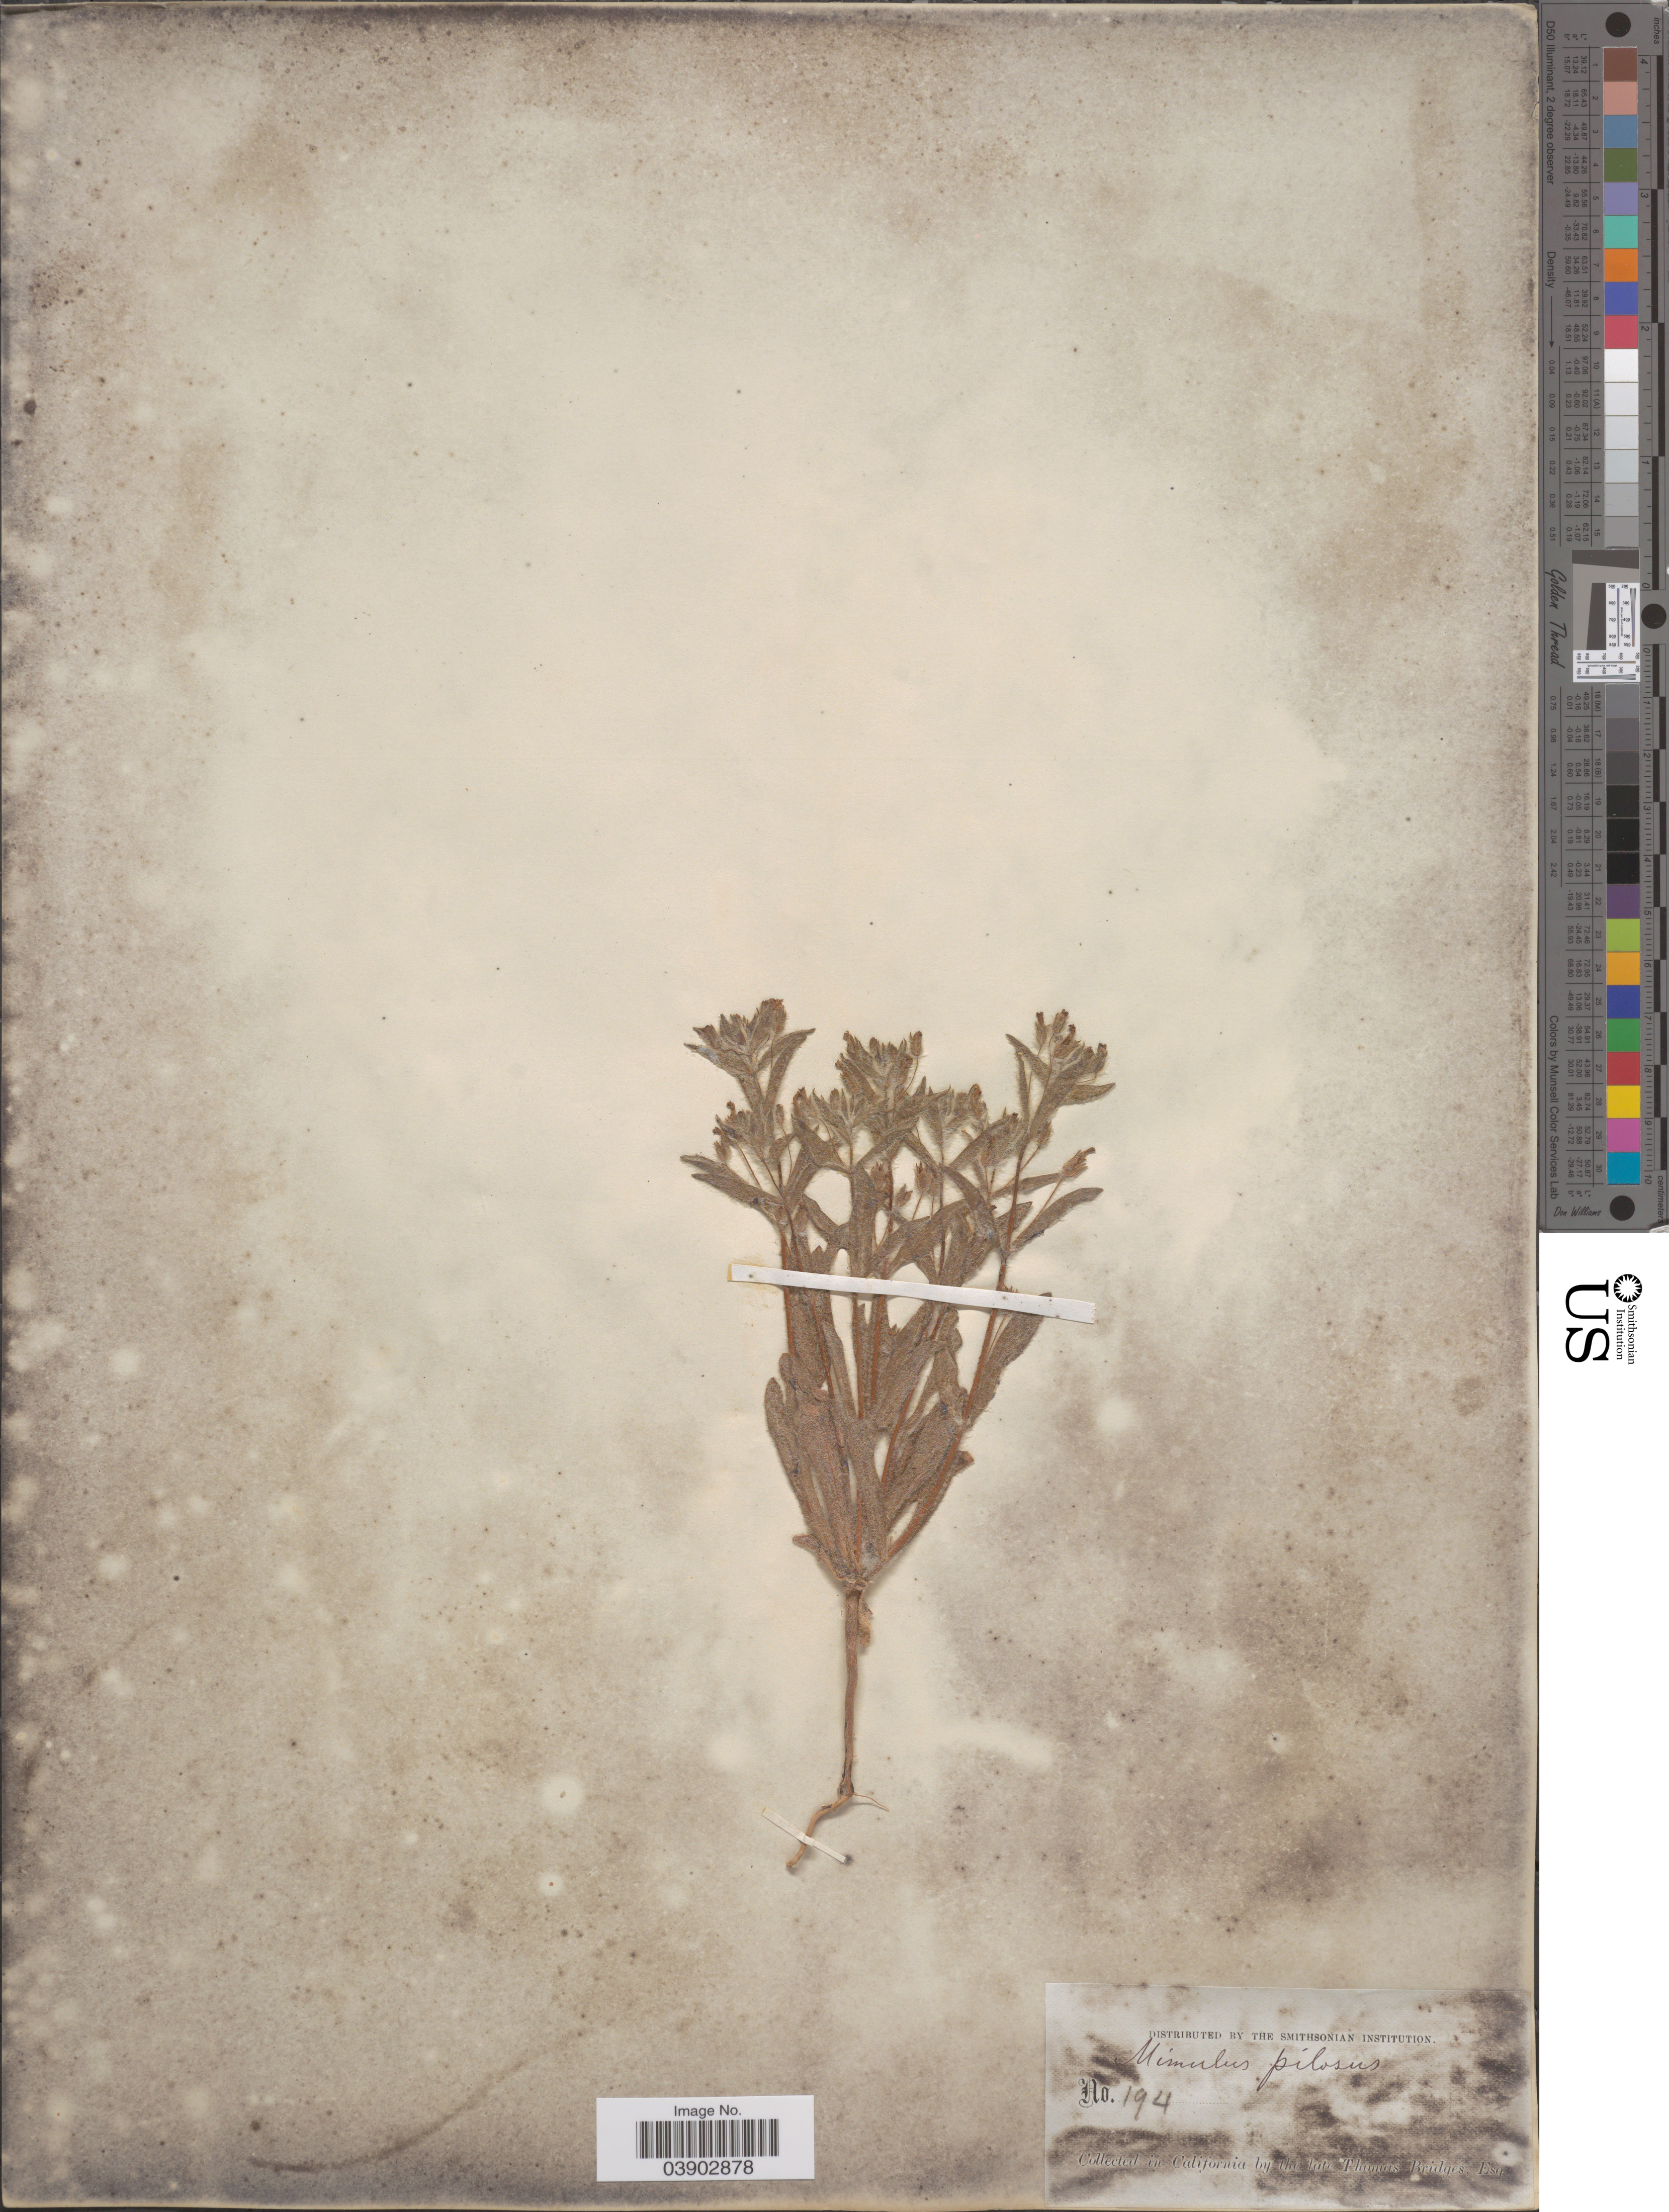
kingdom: Plantae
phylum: Tracheophyta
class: Magnoliopsida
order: Lamiales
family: Phrymaceae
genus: Mimetanthe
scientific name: Mimetanthe pilosa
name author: (Benth.) Greene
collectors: T. Bridges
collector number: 194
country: United States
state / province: California